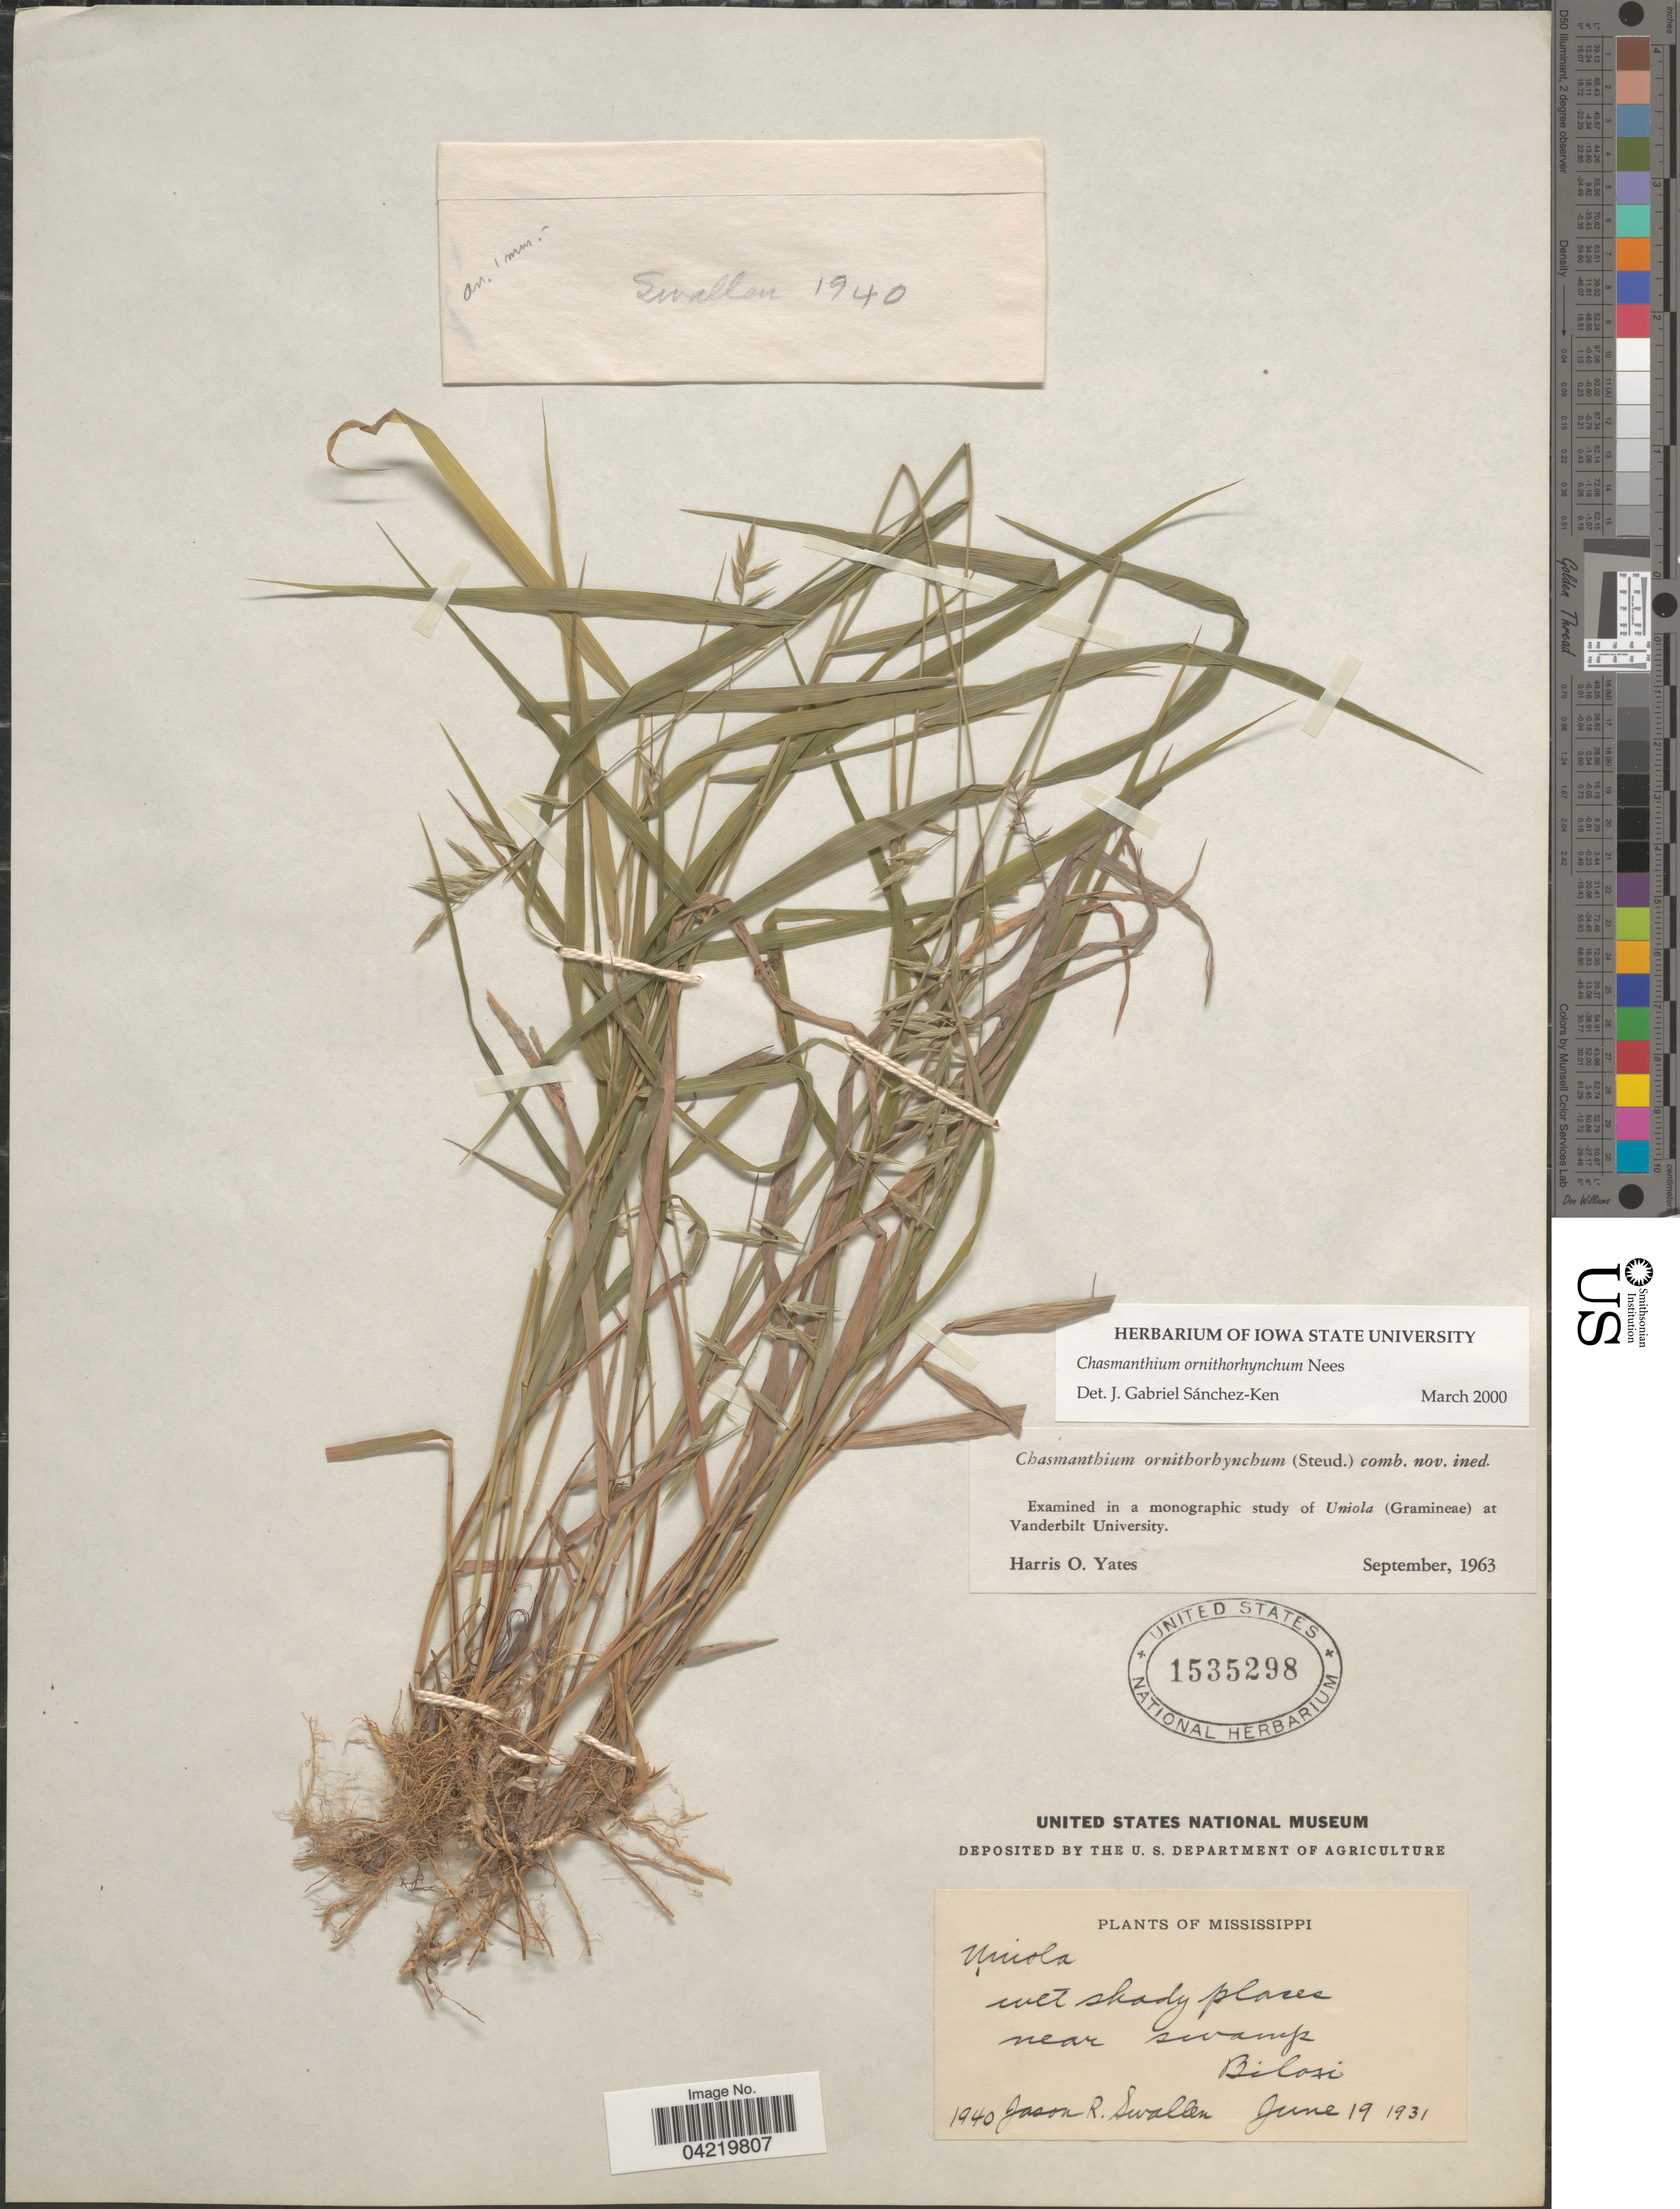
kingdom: Plantae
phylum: Tracheophyta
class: Liliopsida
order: Poales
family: Poaceae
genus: Chasmanthium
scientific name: Chasmanthium ornithorhynchum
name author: Nees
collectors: J. R. Swallen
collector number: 1940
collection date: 1931-06-19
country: United States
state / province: Mississippi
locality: Wet shady places near swamp Biloxi.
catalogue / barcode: US 1535298